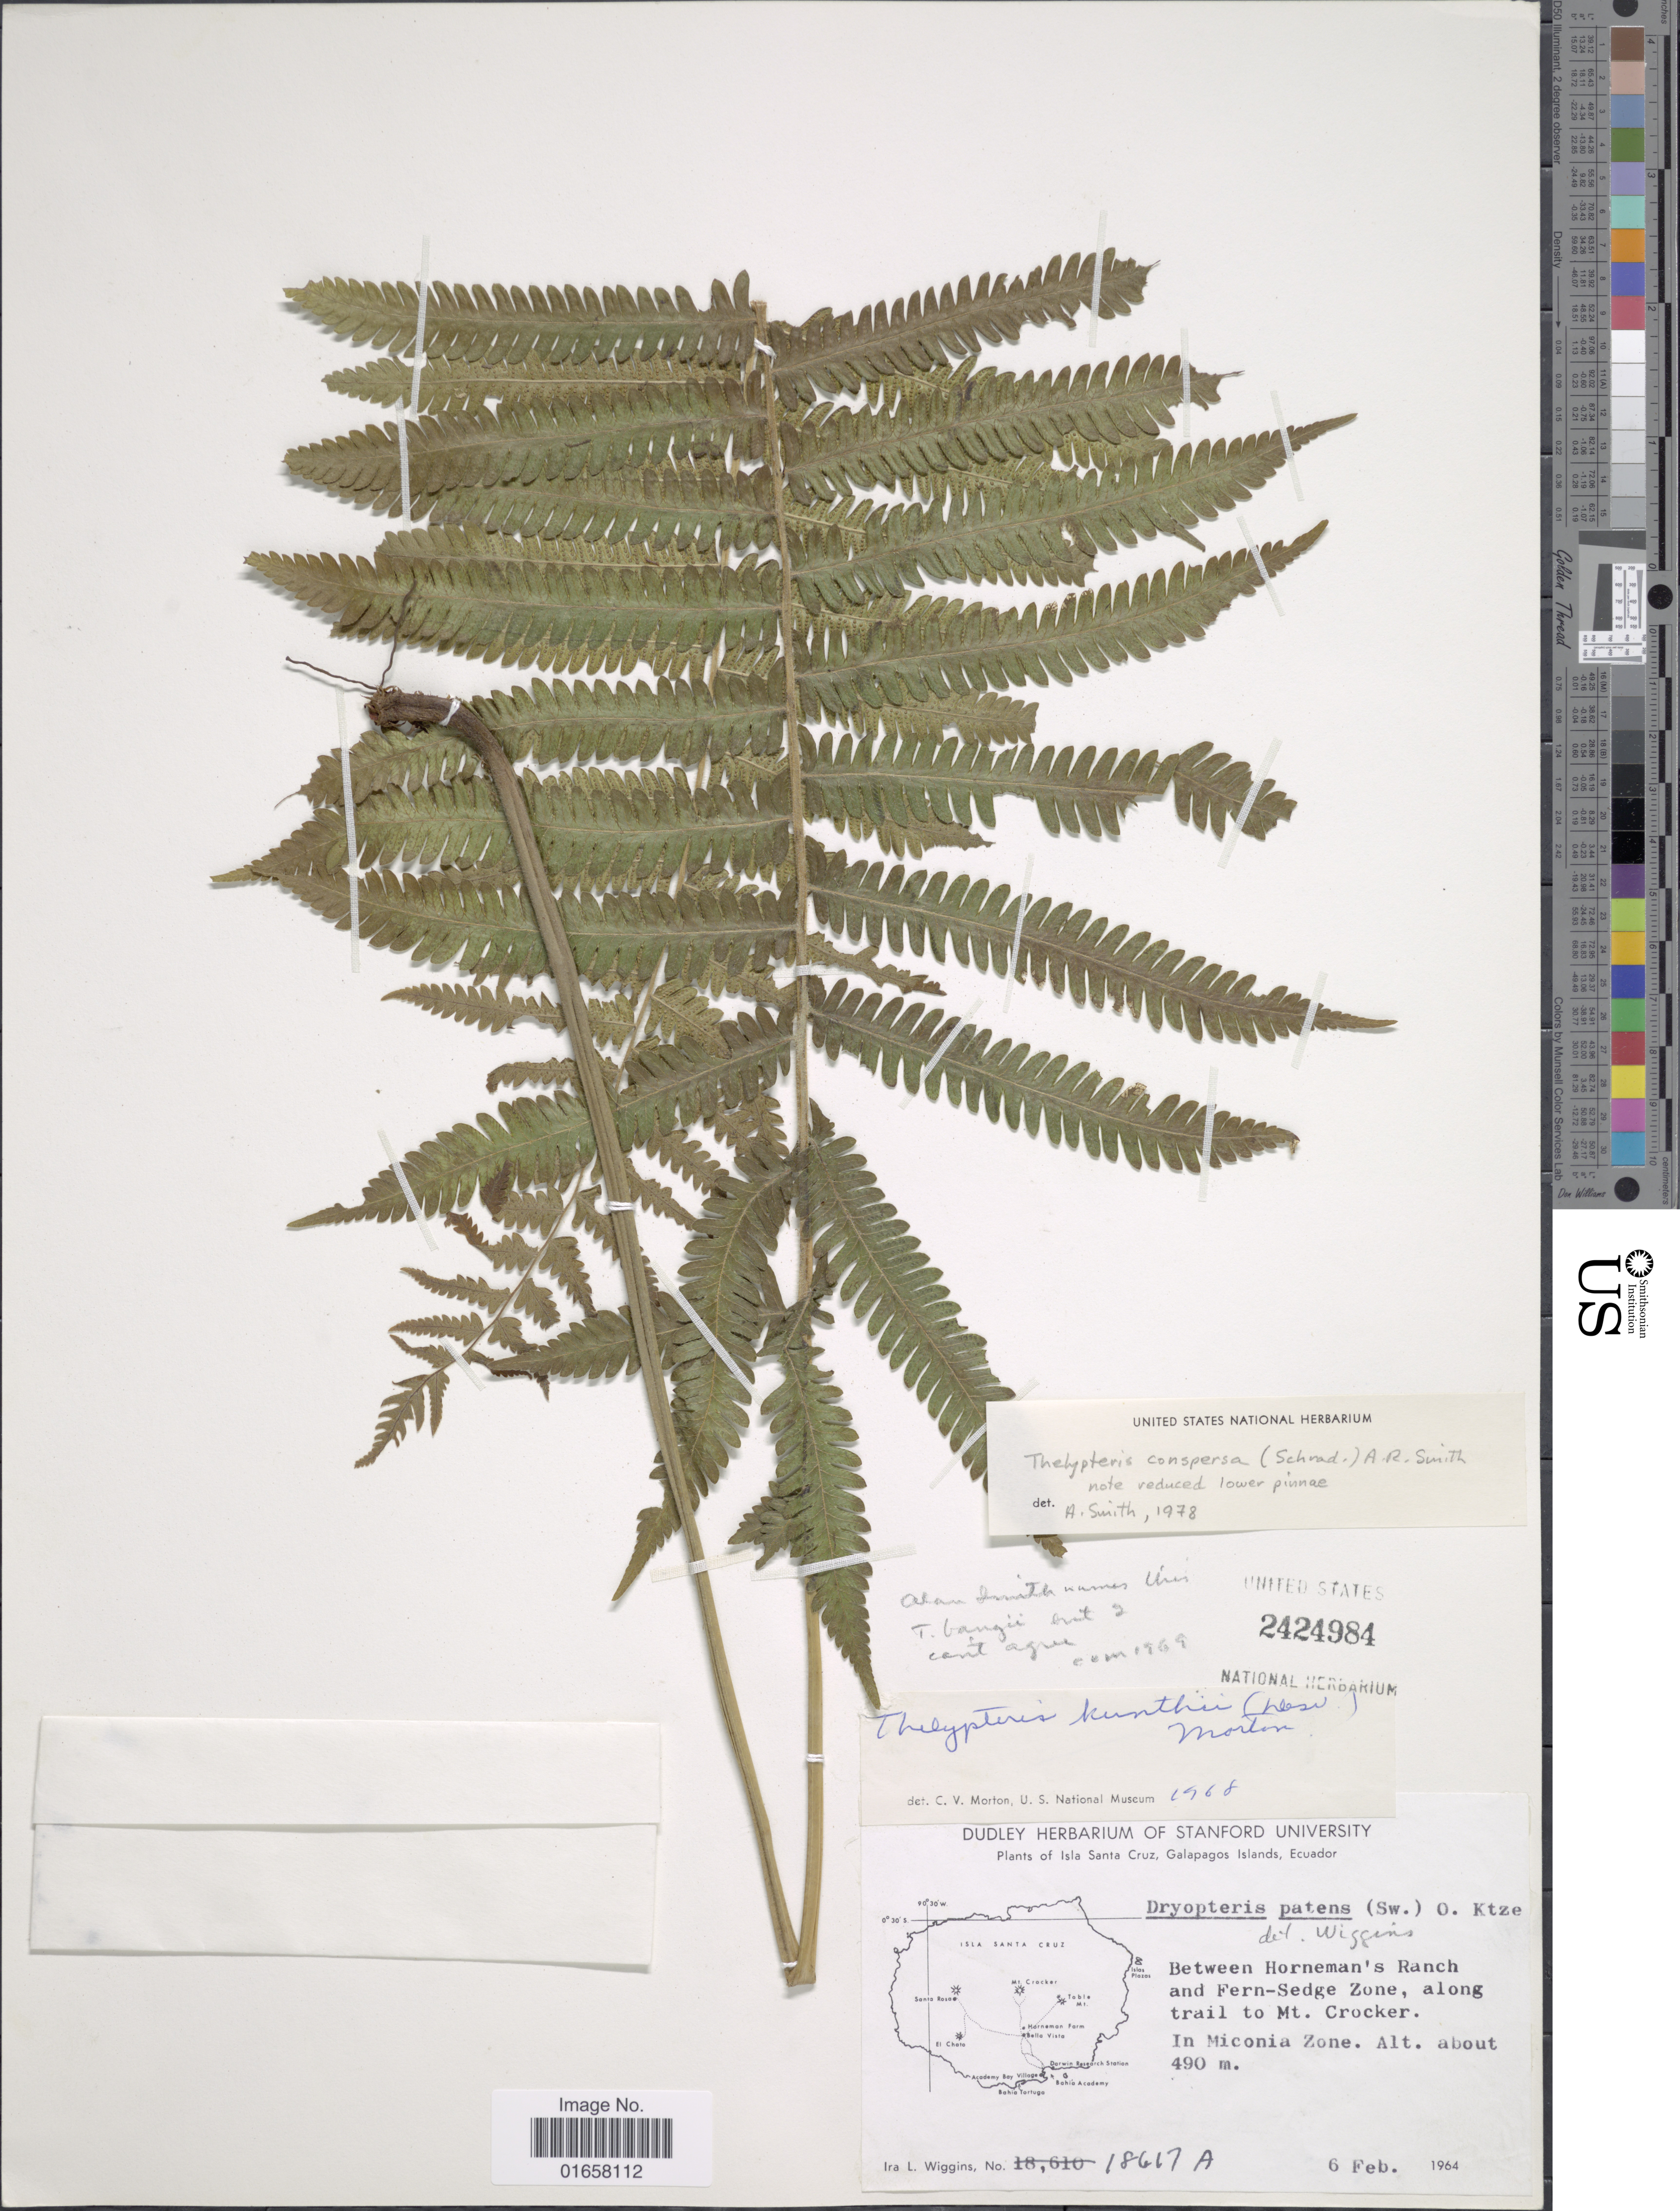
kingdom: Plantae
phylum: Tracheophyta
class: Polypodiopsida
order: Polypodiales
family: Thelypteridaceae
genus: Christella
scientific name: Christella conspersa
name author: (Schrad.) Á. Löve & D. Löve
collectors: I. L. Wiggins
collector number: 18617A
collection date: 1964-02-06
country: Ecuador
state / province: Colón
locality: Isla Santa Cruz, Galapagos Islands, Ecuador, between Horneman's Ranch and Fern-Sedge Zone, along trail to Mt. Crockerm In Miconia Zone.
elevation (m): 490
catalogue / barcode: US 2424984